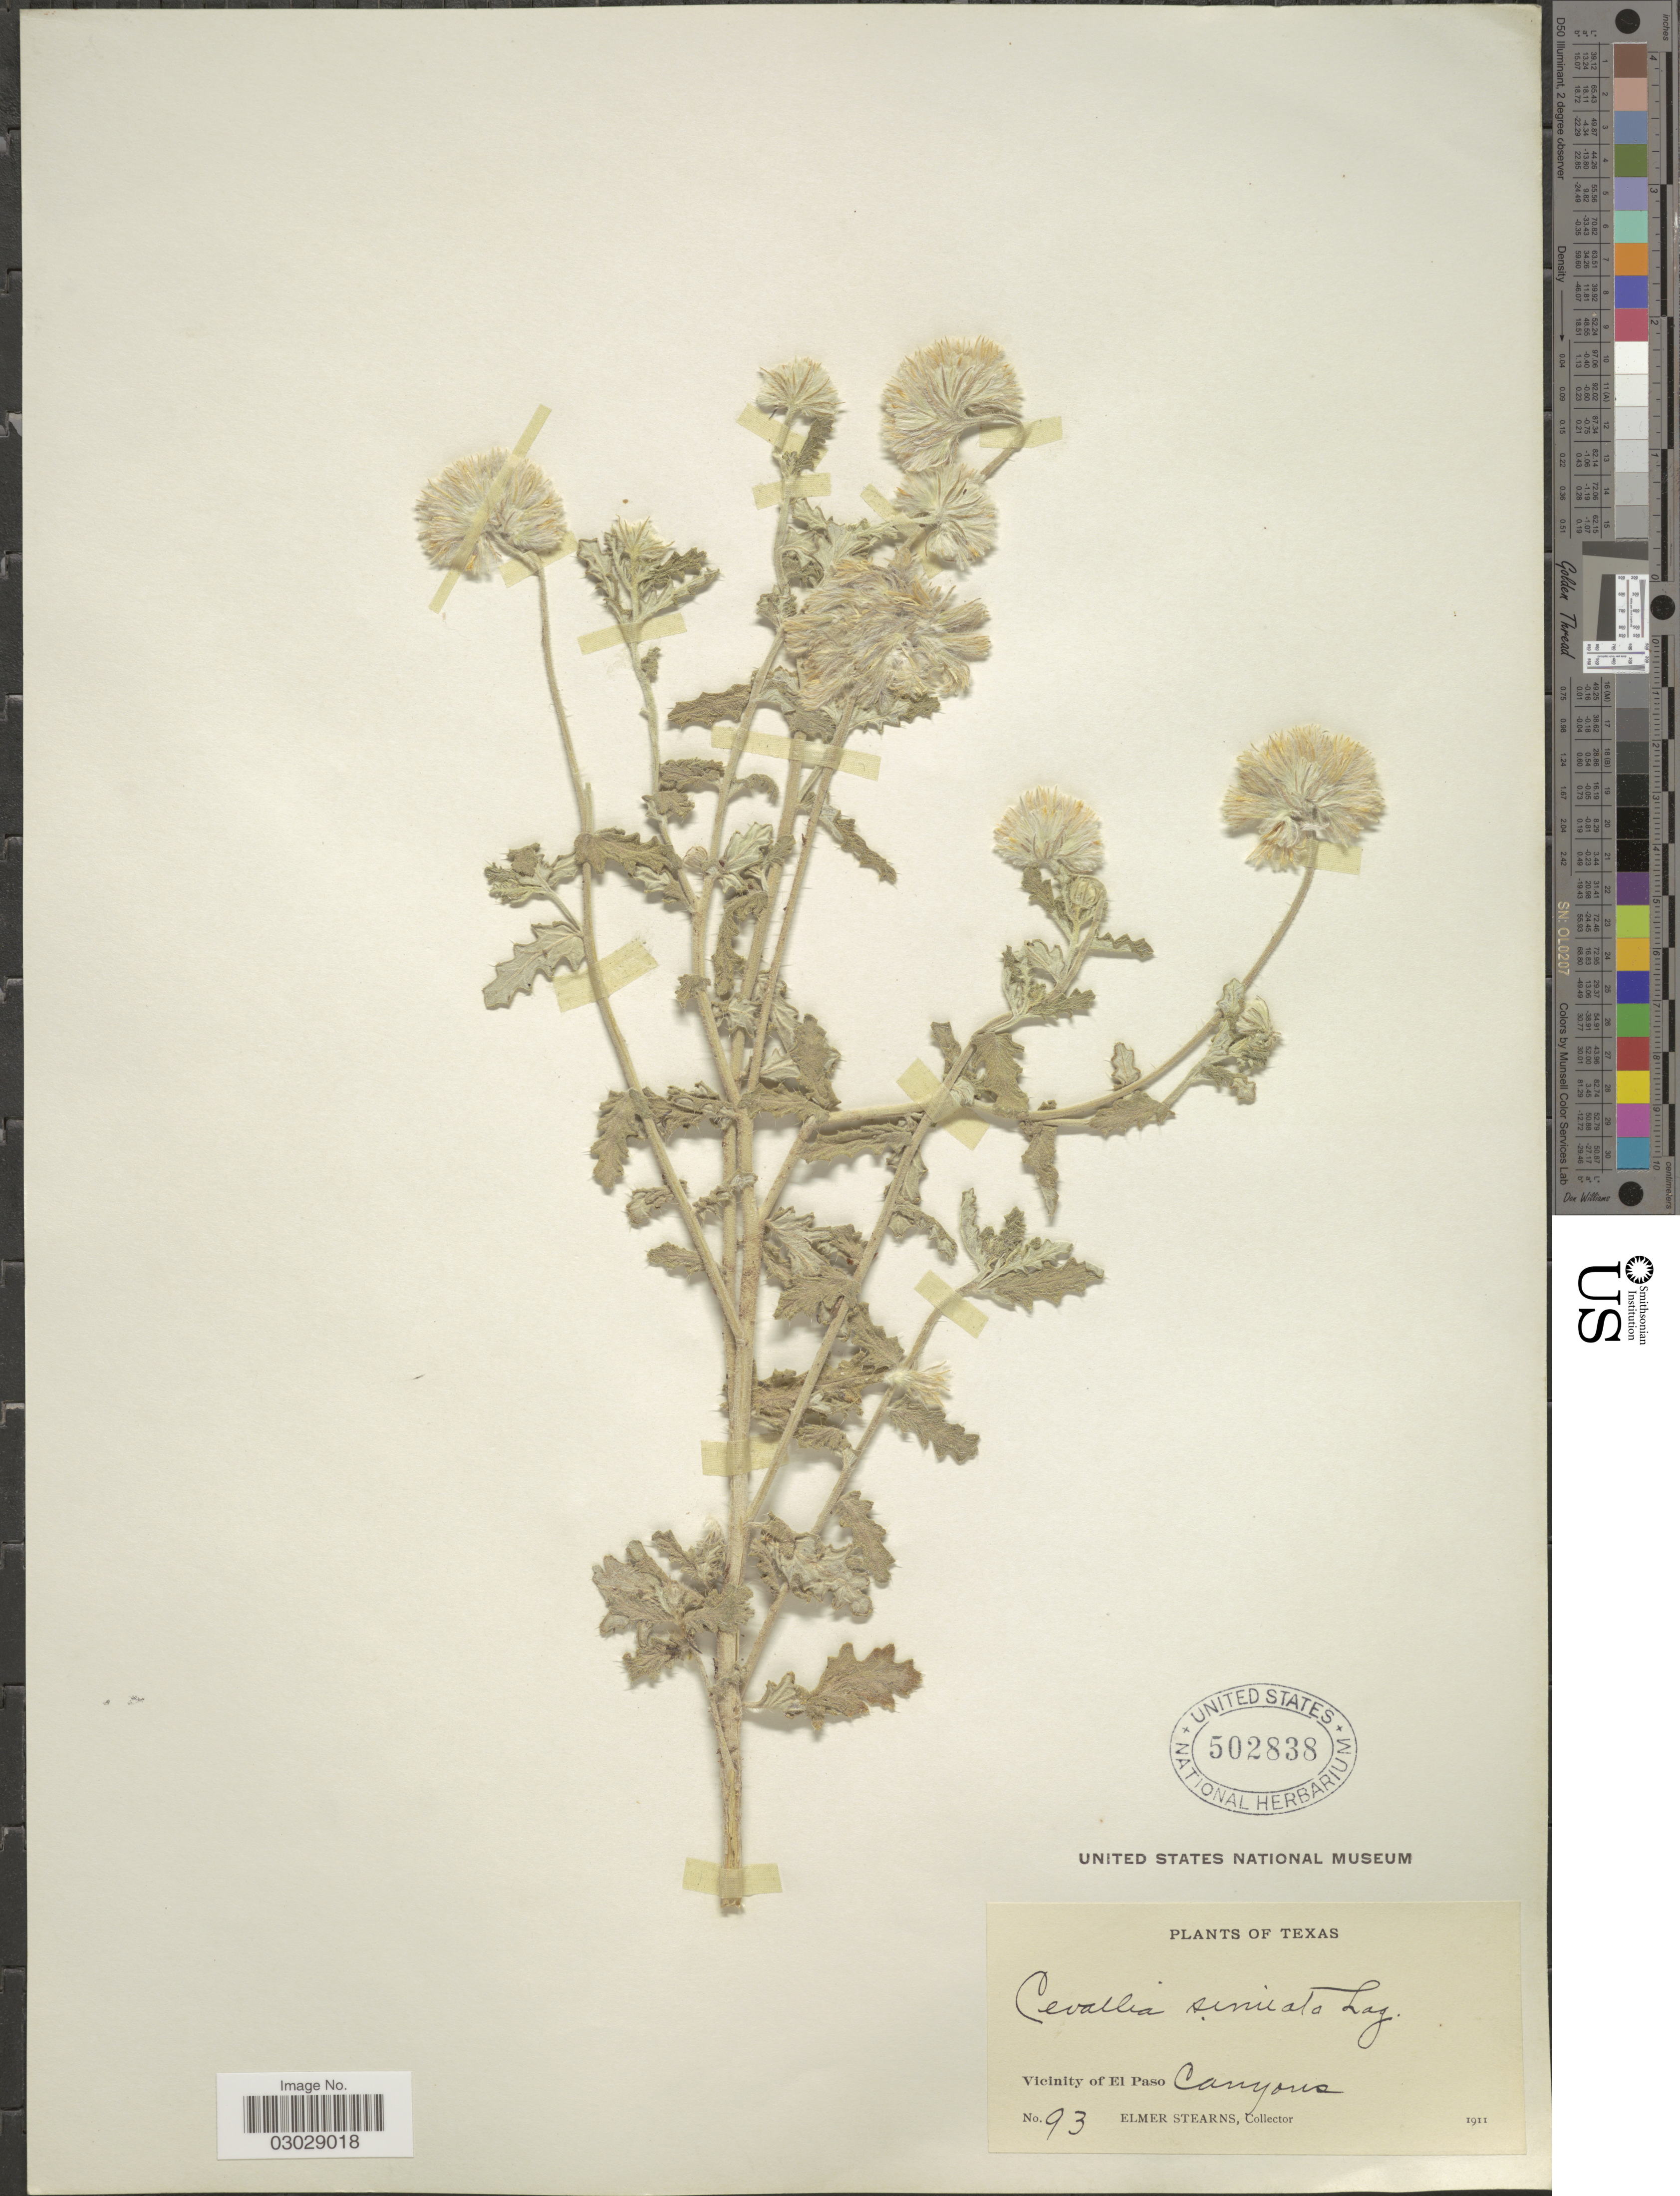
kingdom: Plantae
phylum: Tracheophyta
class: Magnoliopsida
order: Cornales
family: Loasaceae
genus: Cevallia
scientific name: Cevallia sinuata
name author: Lag.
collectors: E. Stearns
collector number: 93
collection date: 1911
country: United States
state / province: Texas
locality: Vicinity of El Paso Canyons.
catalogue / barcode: US 502838